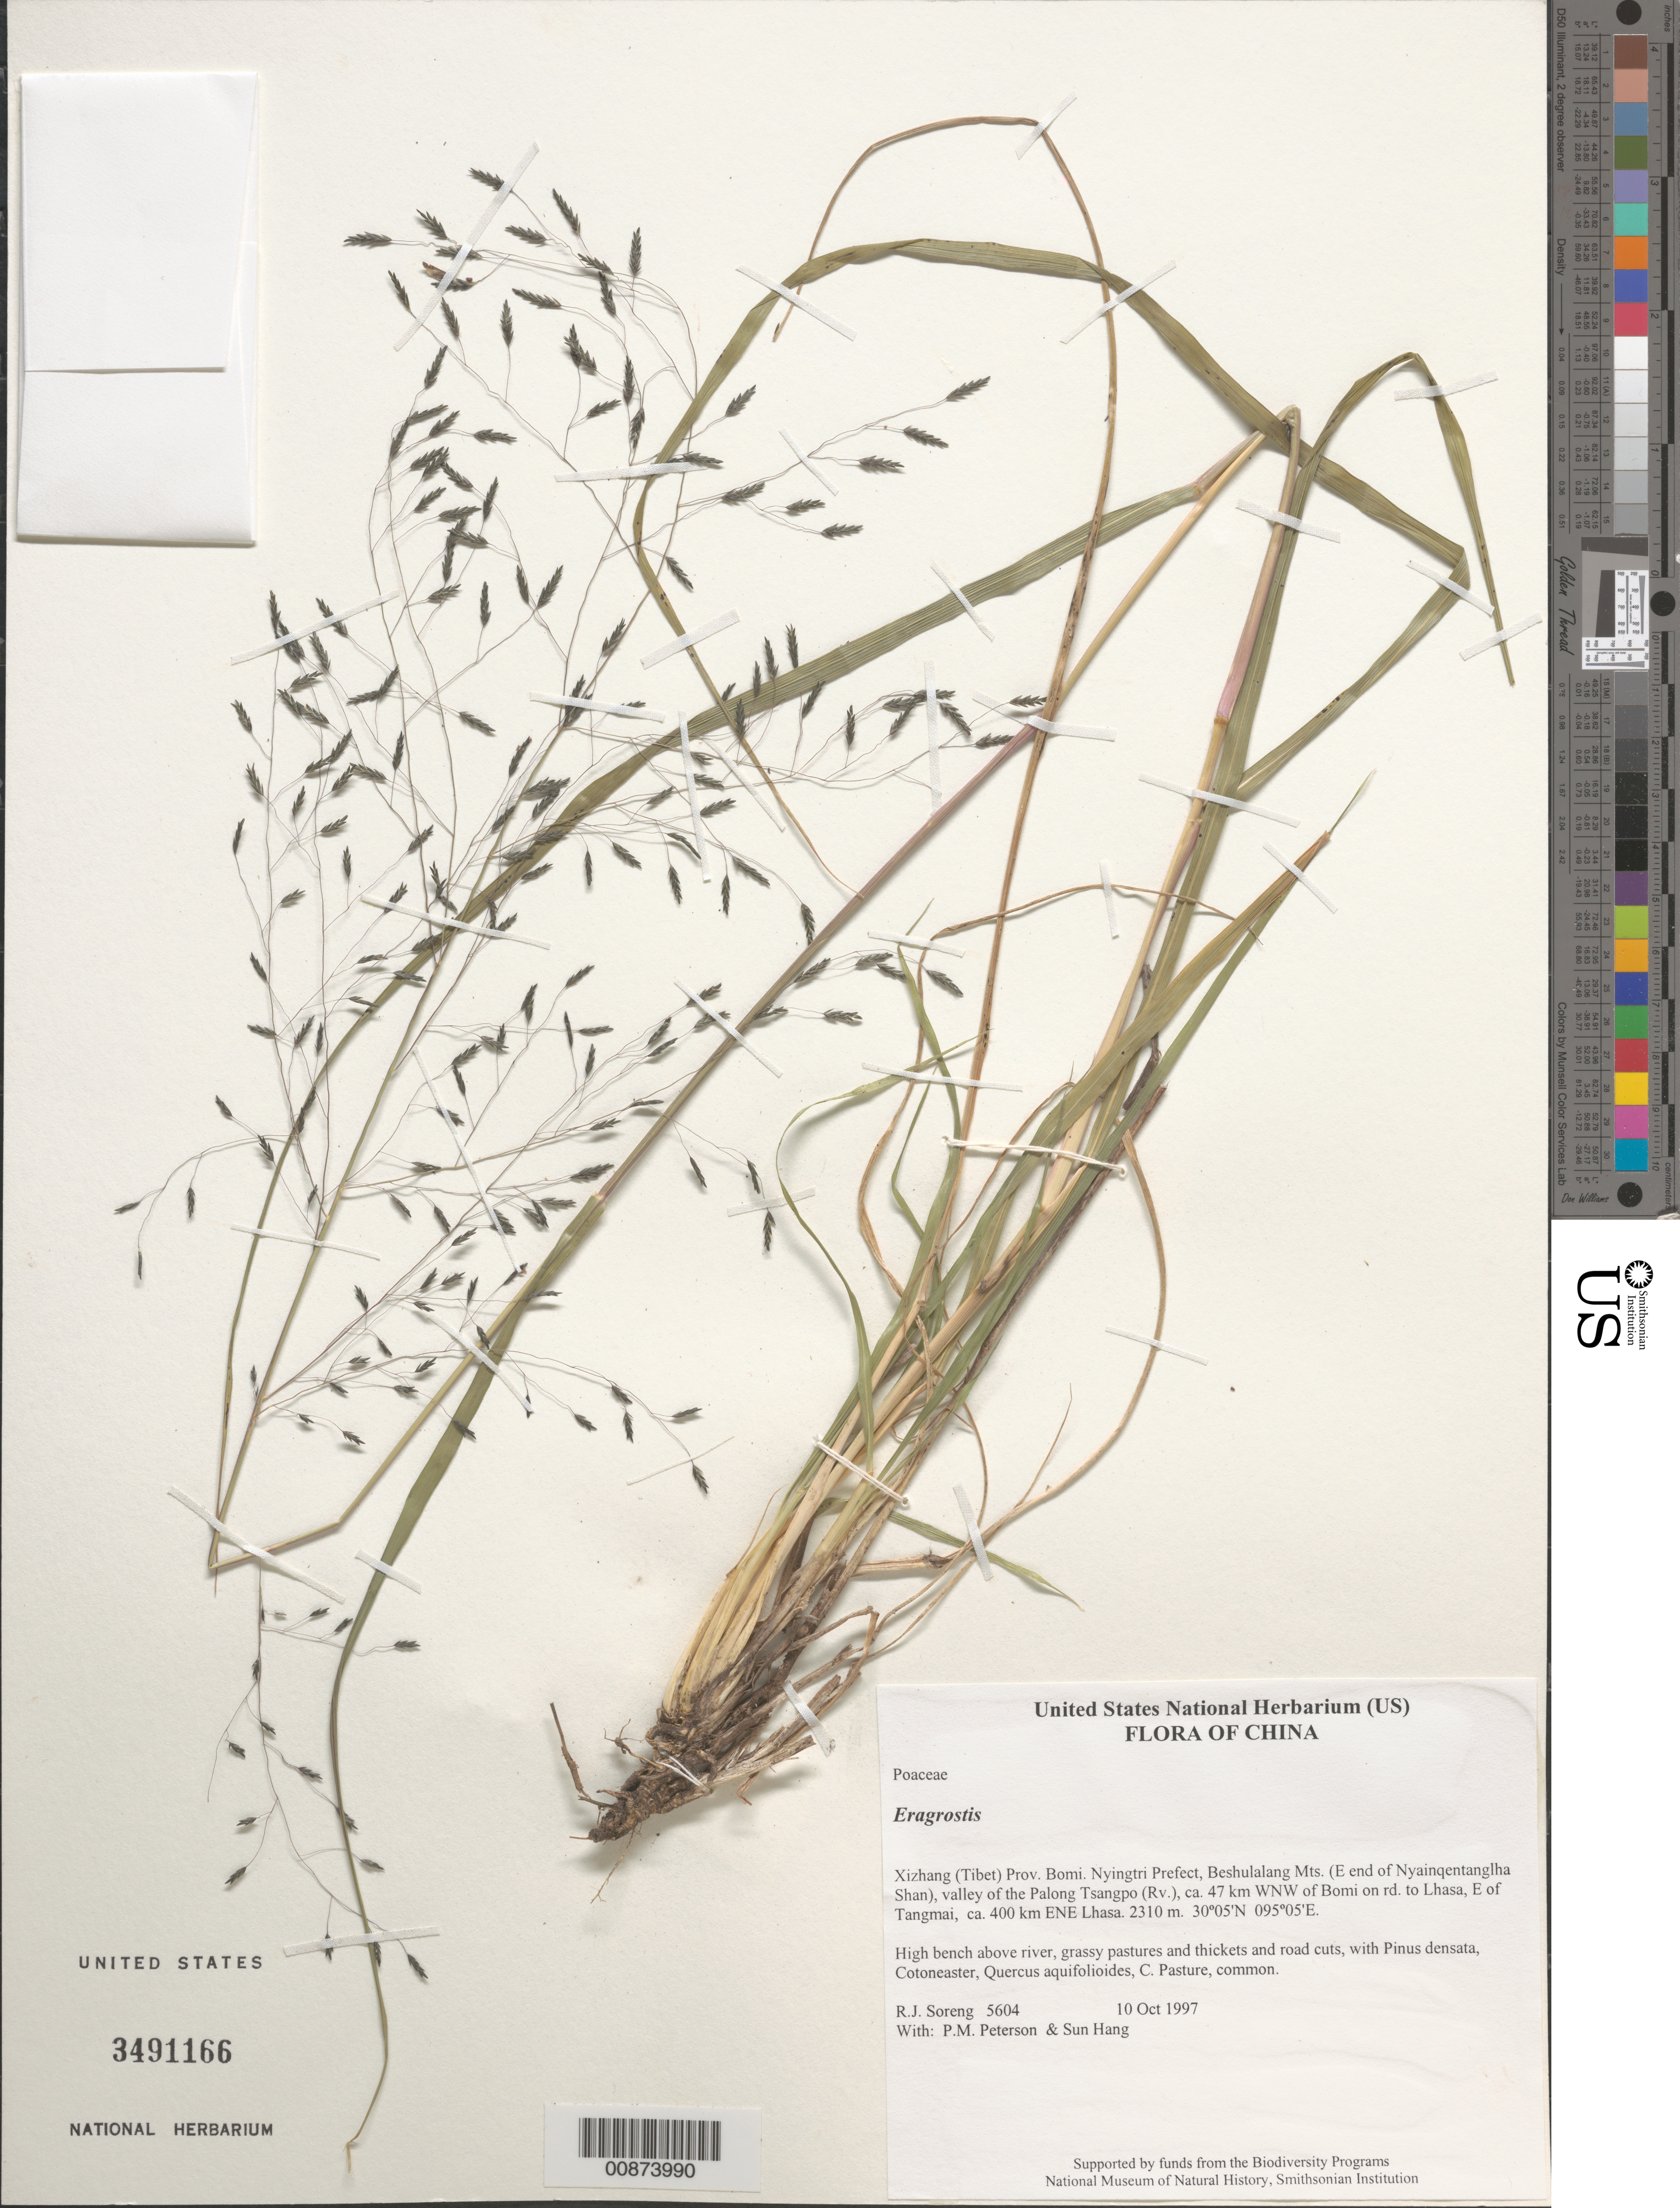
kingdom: Plantae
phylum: Tracheophyta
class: Liliopsida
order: Poales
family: Poaceae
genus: Eragrostis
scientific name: Eragrostis sp.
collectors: R. J. Soreng, P. M. Peterson & Sun Hang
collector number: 5604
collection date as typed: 10 Oct 1997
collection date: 1997-10-10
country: China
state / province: Xizang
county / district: Bomi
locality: Nyingtri Prefect, Beshulalang Mts. (E end of Nyainqentanglha Shan), valley of the Palong Tsangpo (Rv.), ca. 47 km WNW of Bomi on rd. to Lhasa, E of Tangmai, ca. 400 km ENE Lhasa.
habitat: High bench above river, grassy pastures and thickets and road cuts, with Pinus densata, Cotoneaster, Quercus aquifolioides, C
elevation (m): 2310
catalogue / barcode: US 3491166